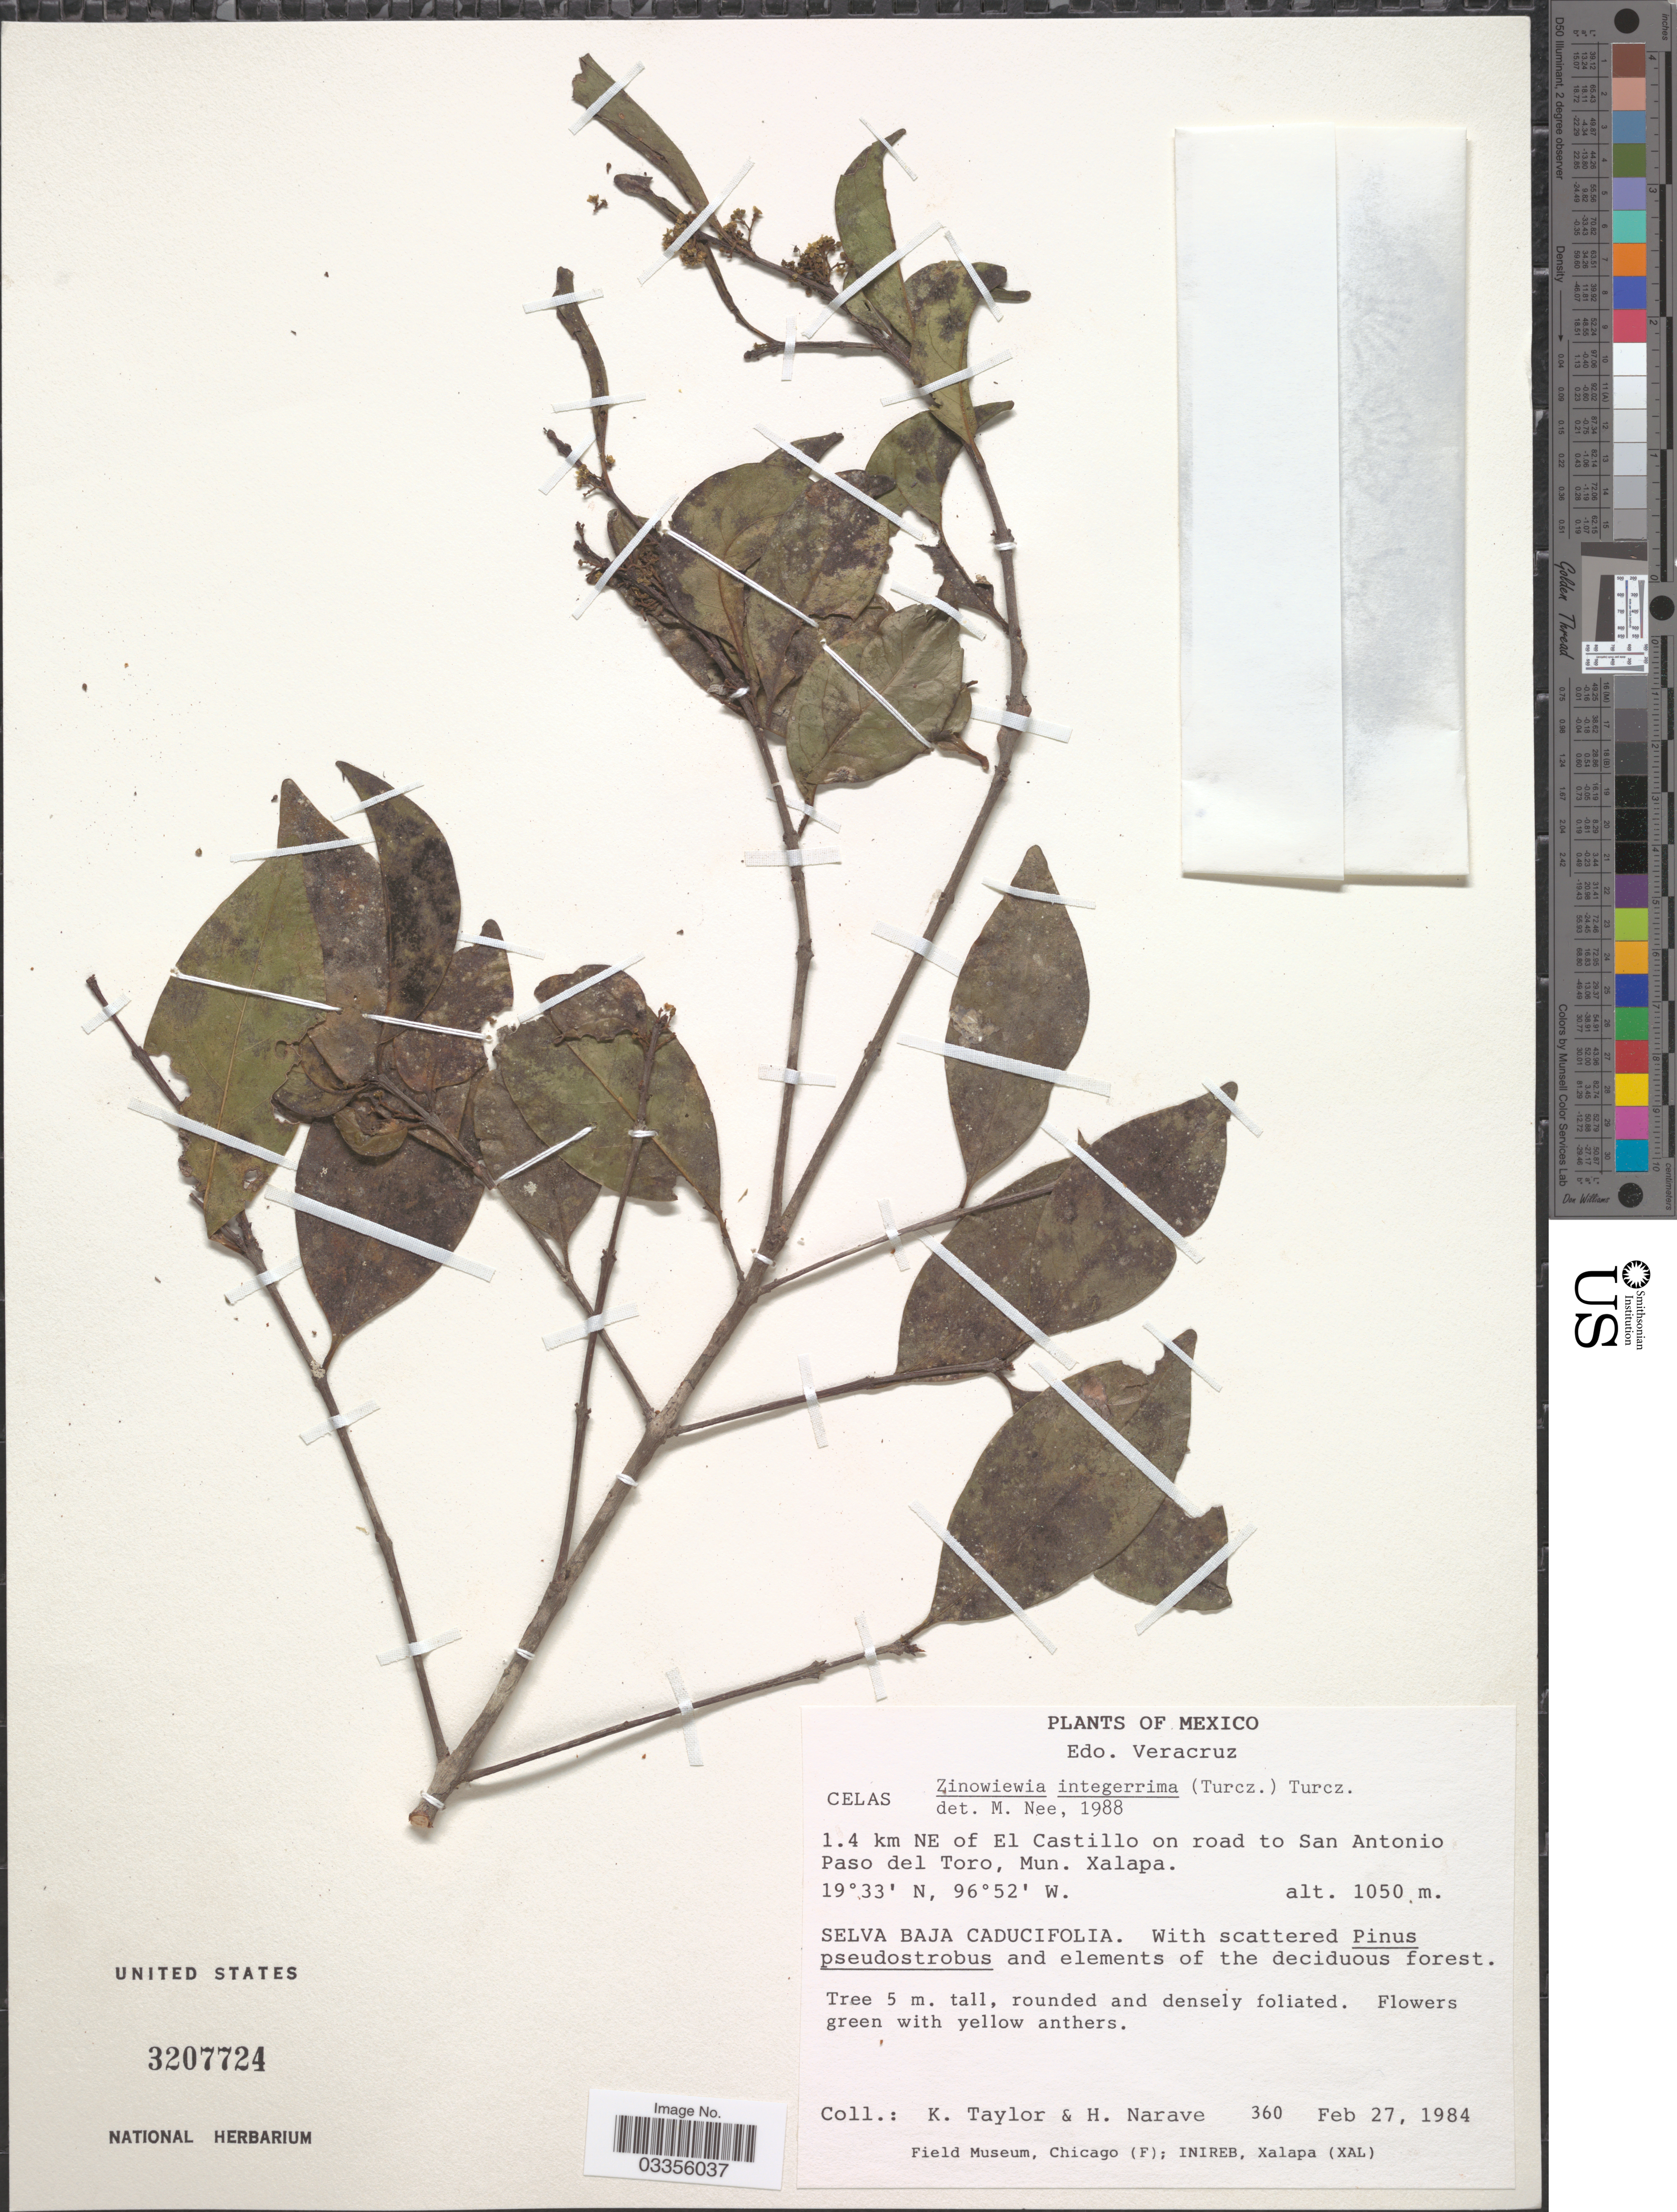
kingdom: Plantae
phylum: Tracheophyta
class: Magnoliopsida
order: Celastrales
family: Celastraceae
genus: Zinowiewia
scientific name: Zinowiewia integerrima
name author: (Turcz.) Turcz.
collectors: K. Taylor & H. Narave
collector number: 360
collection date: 1984-02-27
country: Mexico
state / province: Veracruz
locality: Edo. Veracruz. 1.4 km NE of El Castillo on road to San Antonio Paso del Toro, Mun. Xalapa. Selva Baja Caducifolia. [unsure placement]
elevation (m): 1050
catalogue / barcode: US 3207724